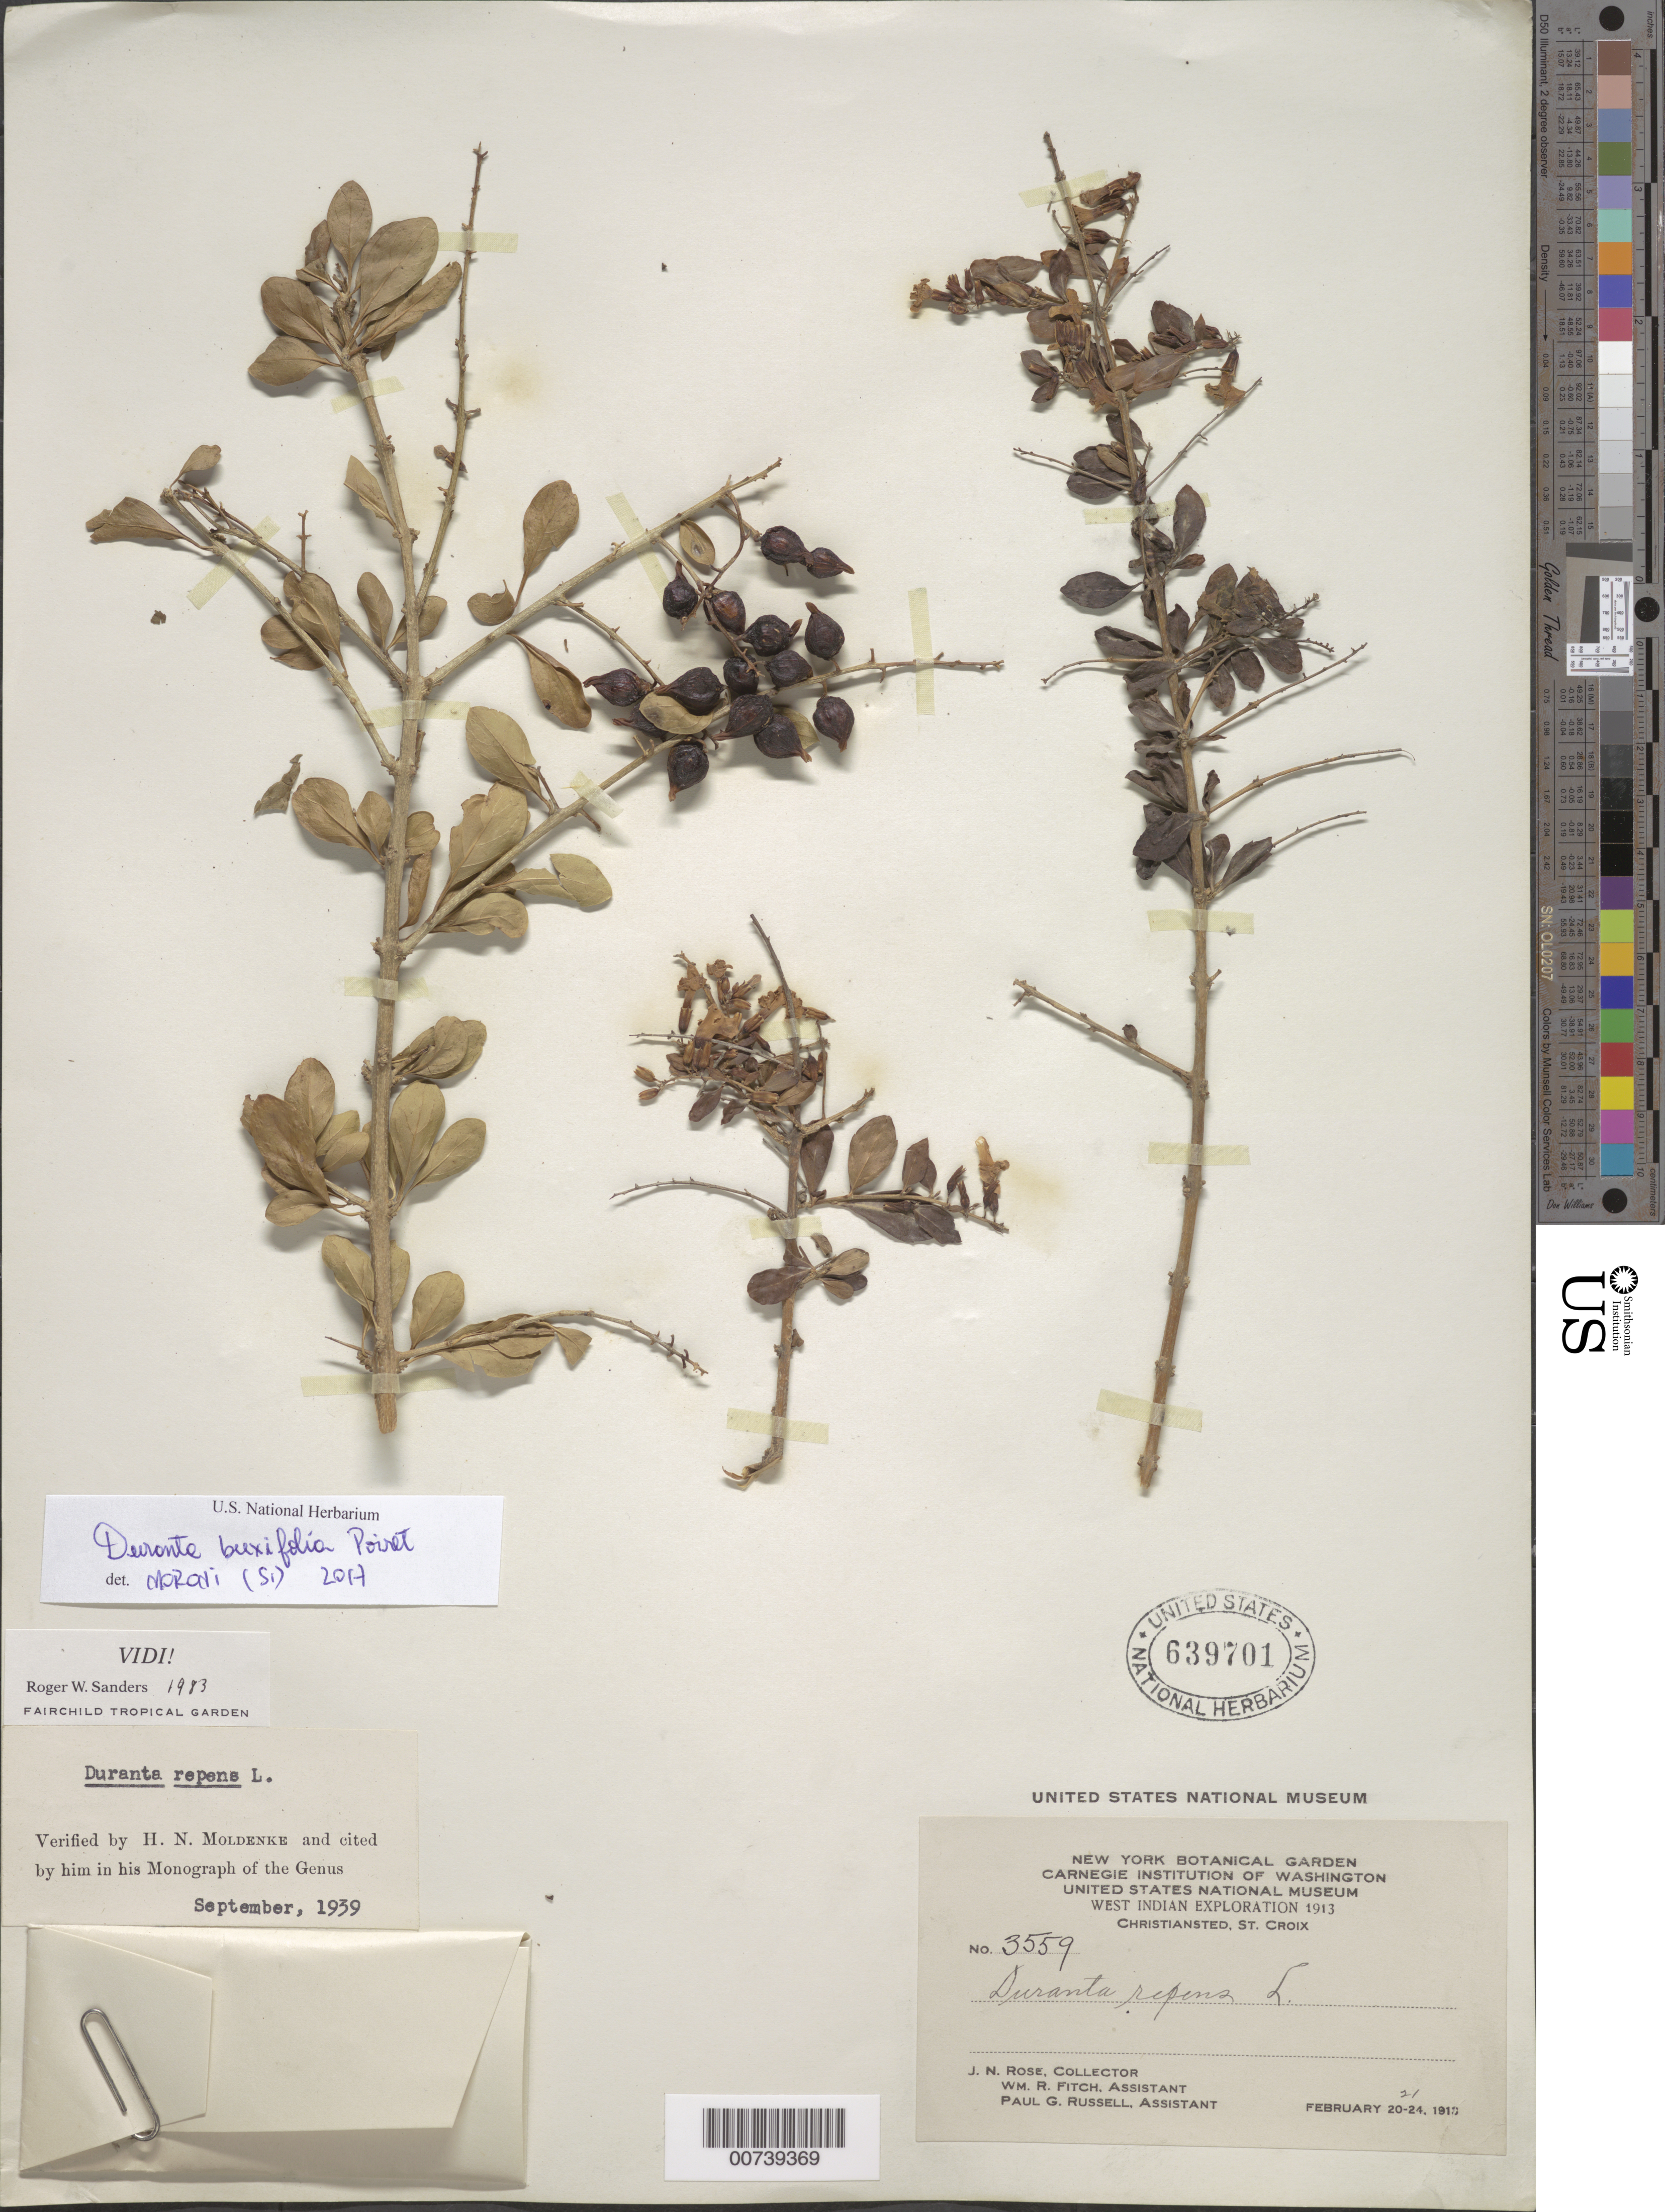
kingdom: Plantae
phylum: Tracheophyta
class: Magnoliopsida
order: Lamiales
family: Verbenaceae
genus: Duranta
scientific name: Duranta erecta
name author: L.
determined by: Sanders, R. W.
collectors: J. N. Rose, W. R. Fitch & P. G. Russell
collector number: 3559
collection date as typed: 21 Feb 1913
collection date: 1913-02-21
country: U.S. Virgin Islands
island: St. Croix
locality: Christiansted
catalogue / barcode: US 639701